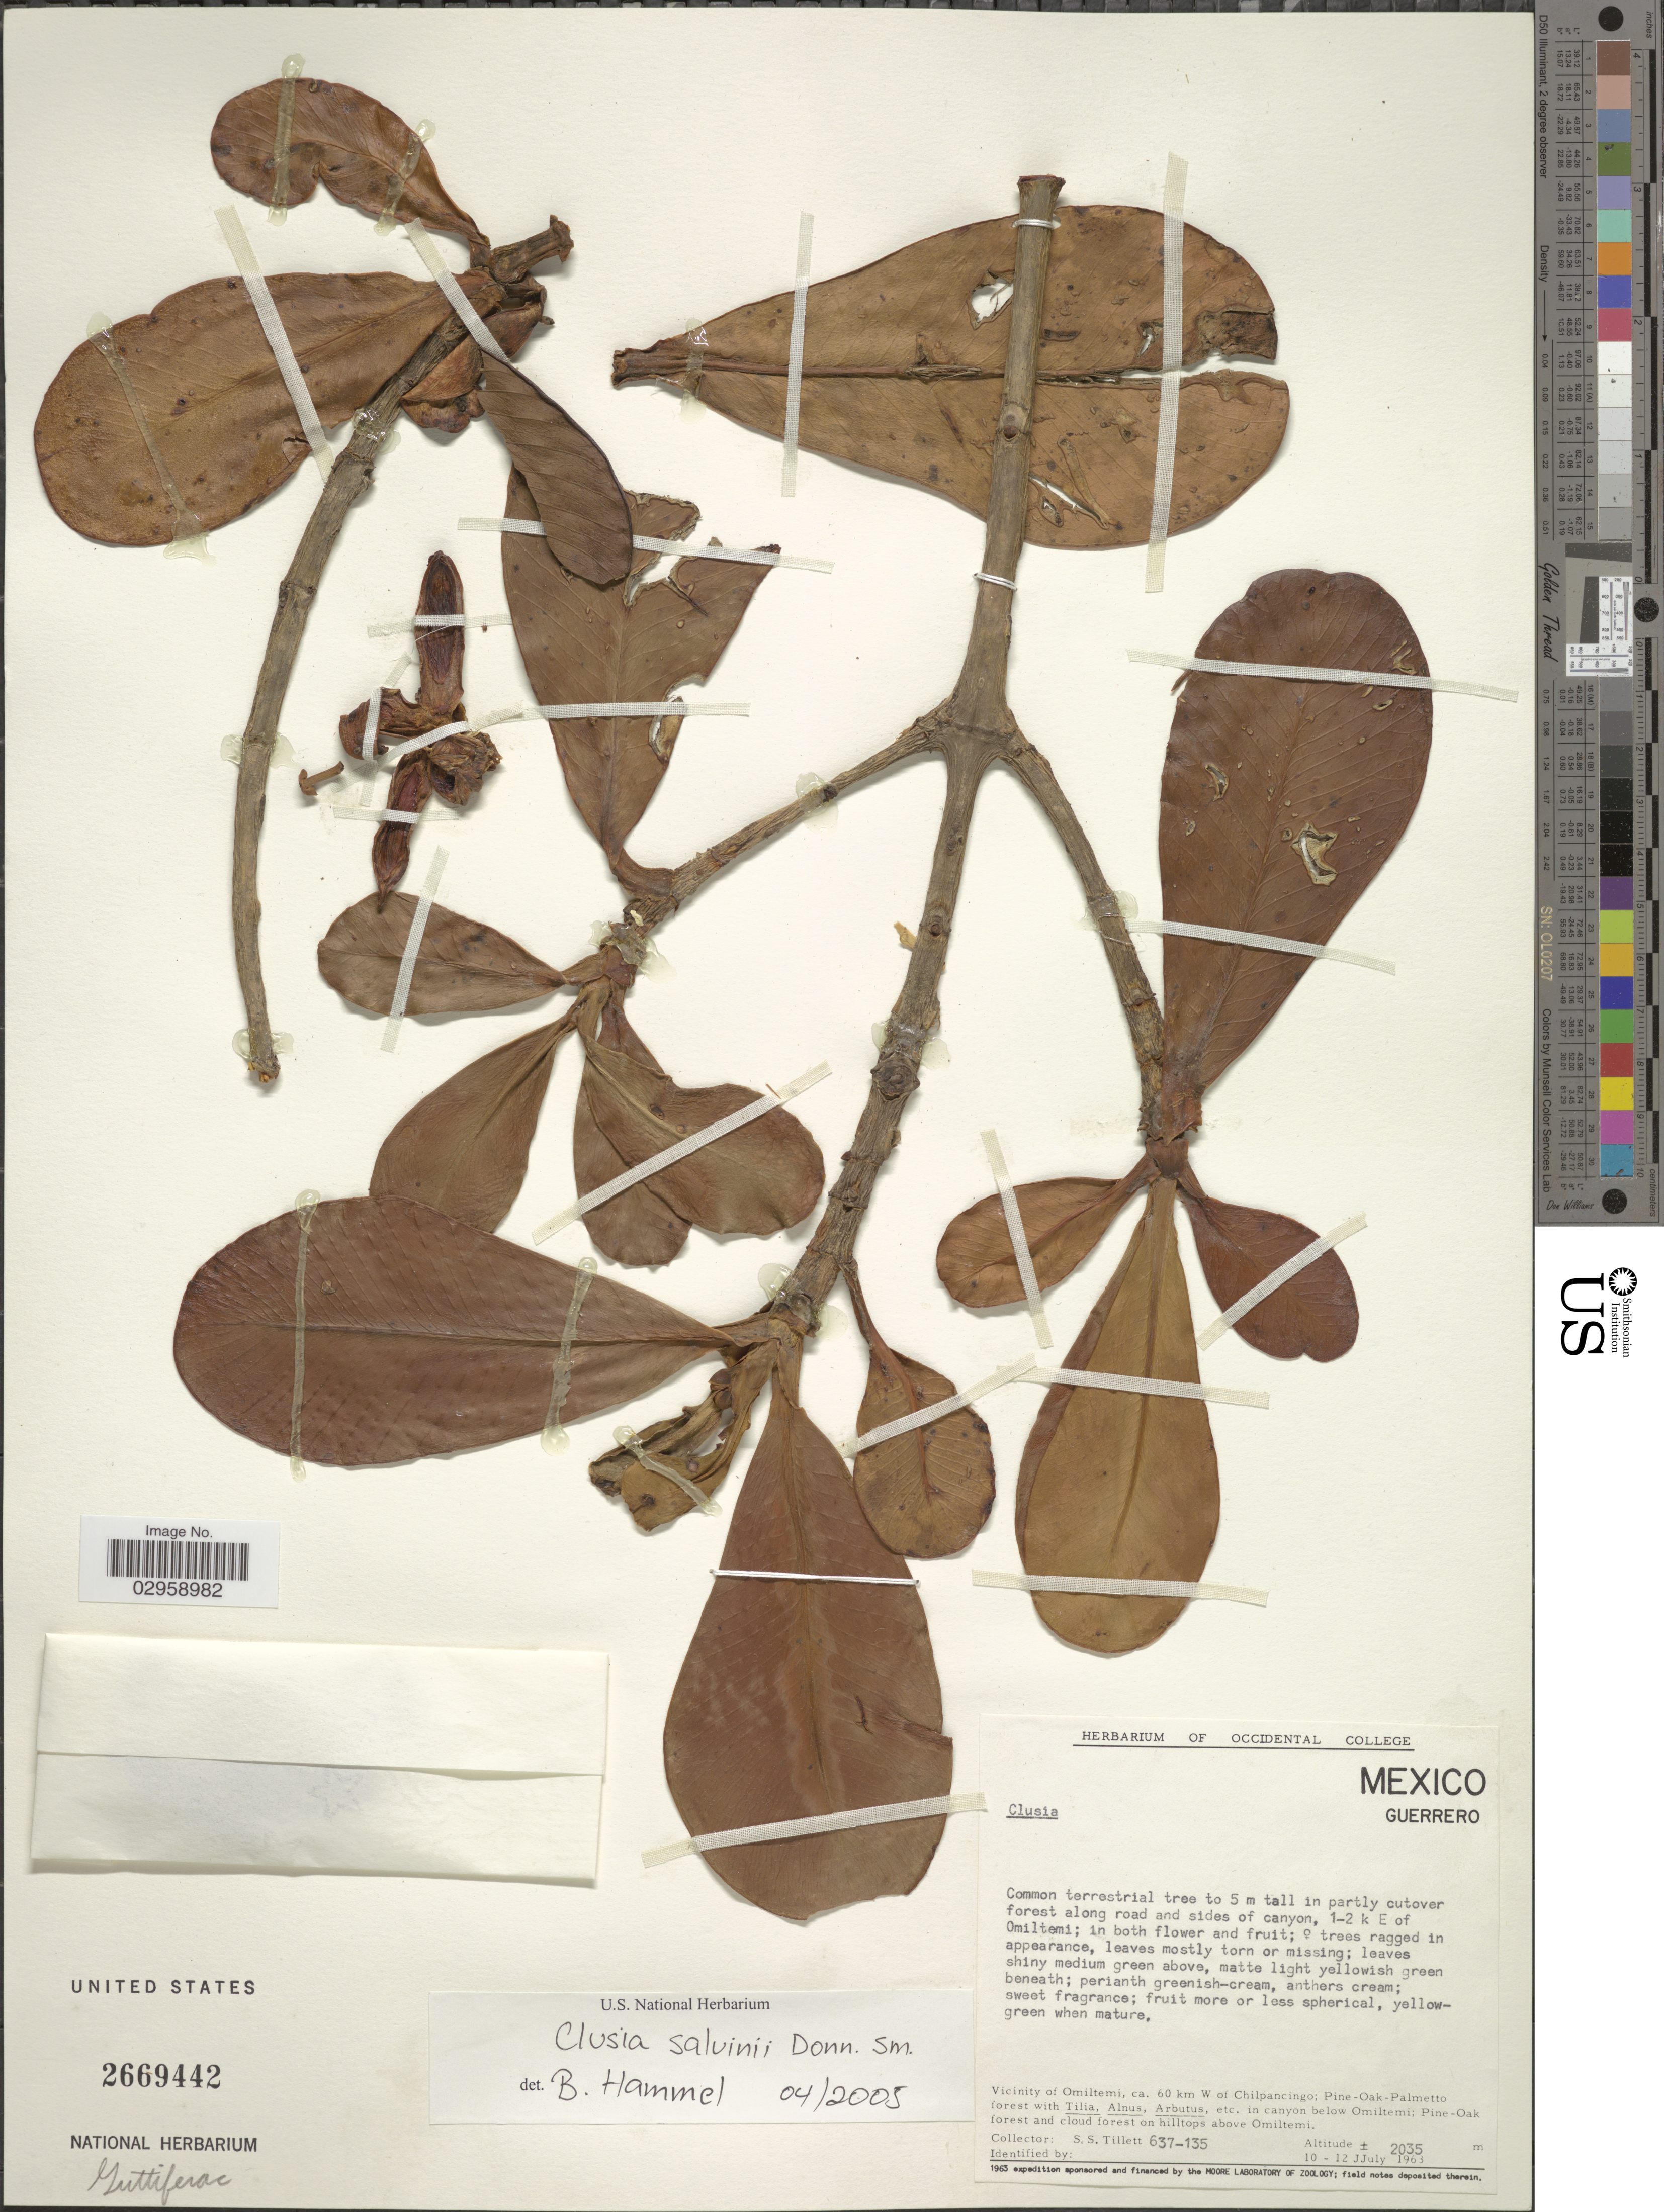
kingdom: Plantae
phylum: Tracheophyta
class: Magnoliopsida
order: Malpighiales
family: Clusiaceae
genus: Clusia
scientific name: Clusia salvinii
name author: Donn. Sm.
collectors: S. S. Tillett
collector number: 637-135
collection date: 1963-07-10/1963-07-12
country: Mexico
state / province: Guerrero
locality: Cutover forest along road and sides of canyon, 1-2 k E of Omiltemi. Vicinity of Omiltemi, ca. 60 km W of Chilpancingo; In canyon below Omiltemi; Pine-Oak forest and cloud forest on hilltops above Omiltemi.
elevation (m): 2035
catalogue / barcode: US 2669442